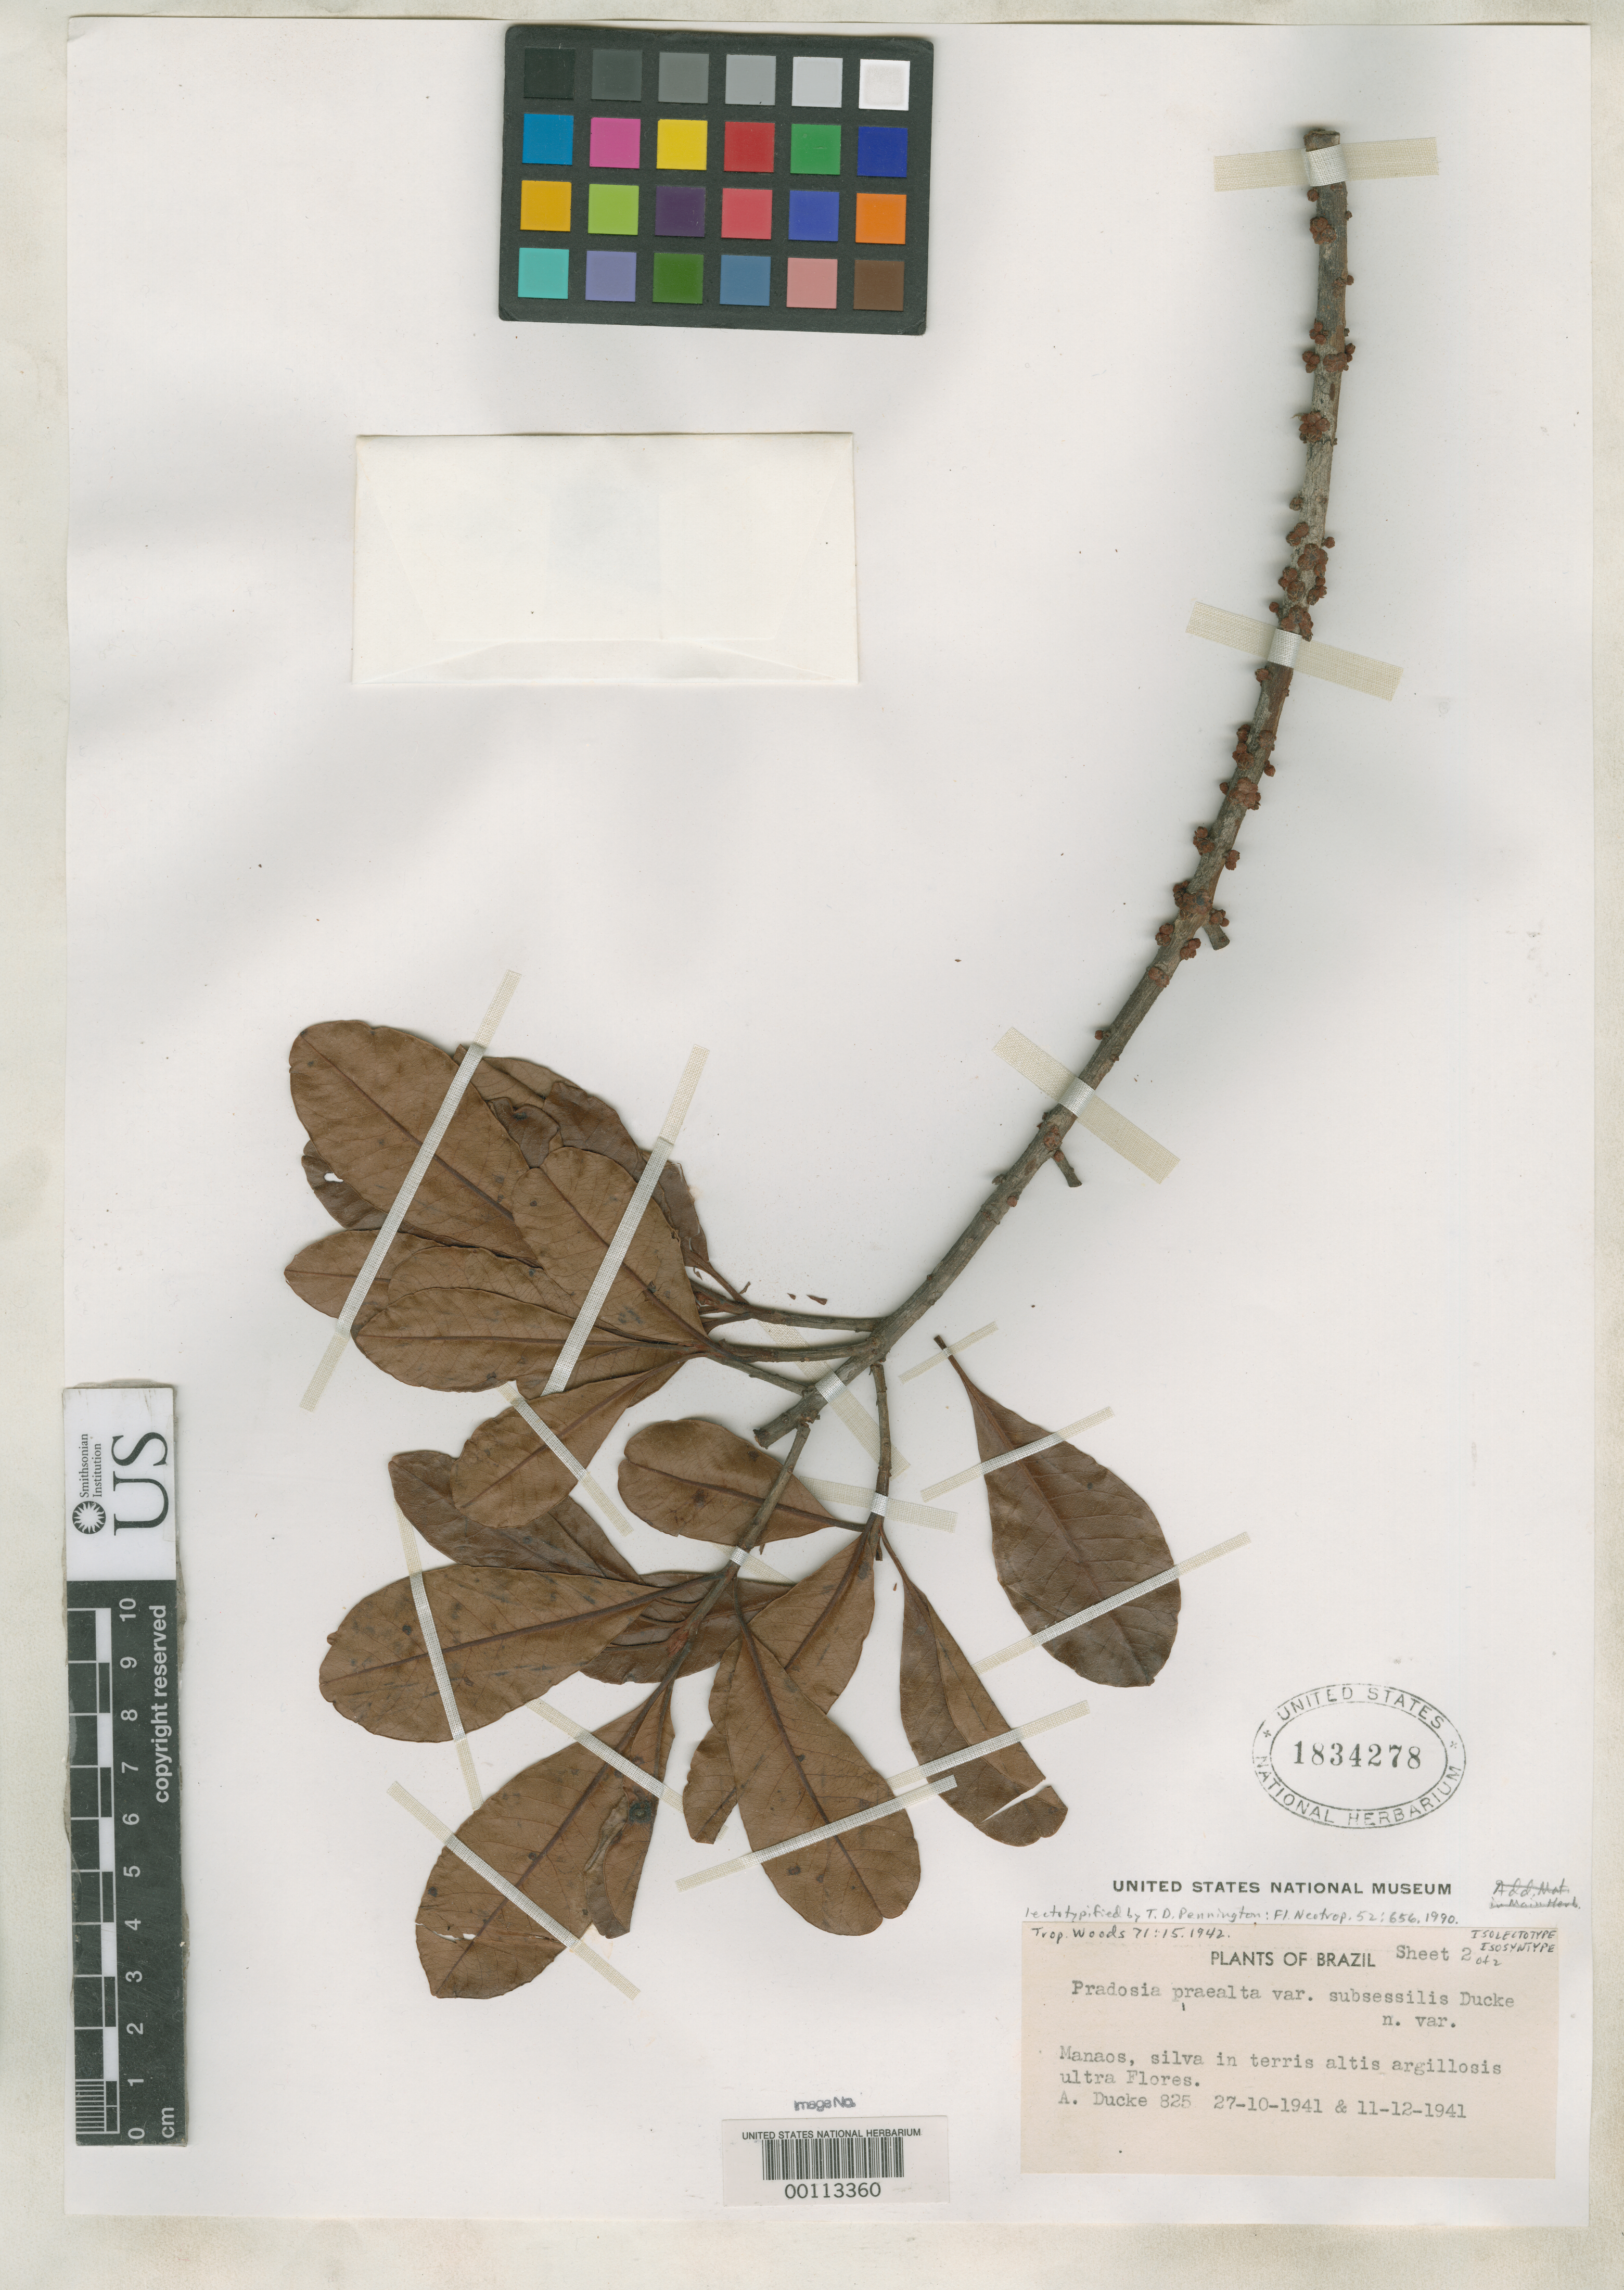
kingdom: Plantae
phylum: Tracheophyta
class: Magnoliopsida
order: Ericales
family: Sapotaceae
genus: Pradosia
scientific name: Pradosia praealta var. subsessilis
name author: Ducke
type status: Isolectotype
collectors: A. Ducke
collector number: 825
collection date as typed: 27 Oct 1941 and 11 Dec 1941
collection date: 1941-10-27,1941-12-11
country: Brazil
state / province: Amazonas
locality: Manaos.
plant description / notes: Lectotypified on flowering collections (Oct. 1941); fruiting collections (Dec. 1941) are syntypes.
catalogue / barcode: US 1834278